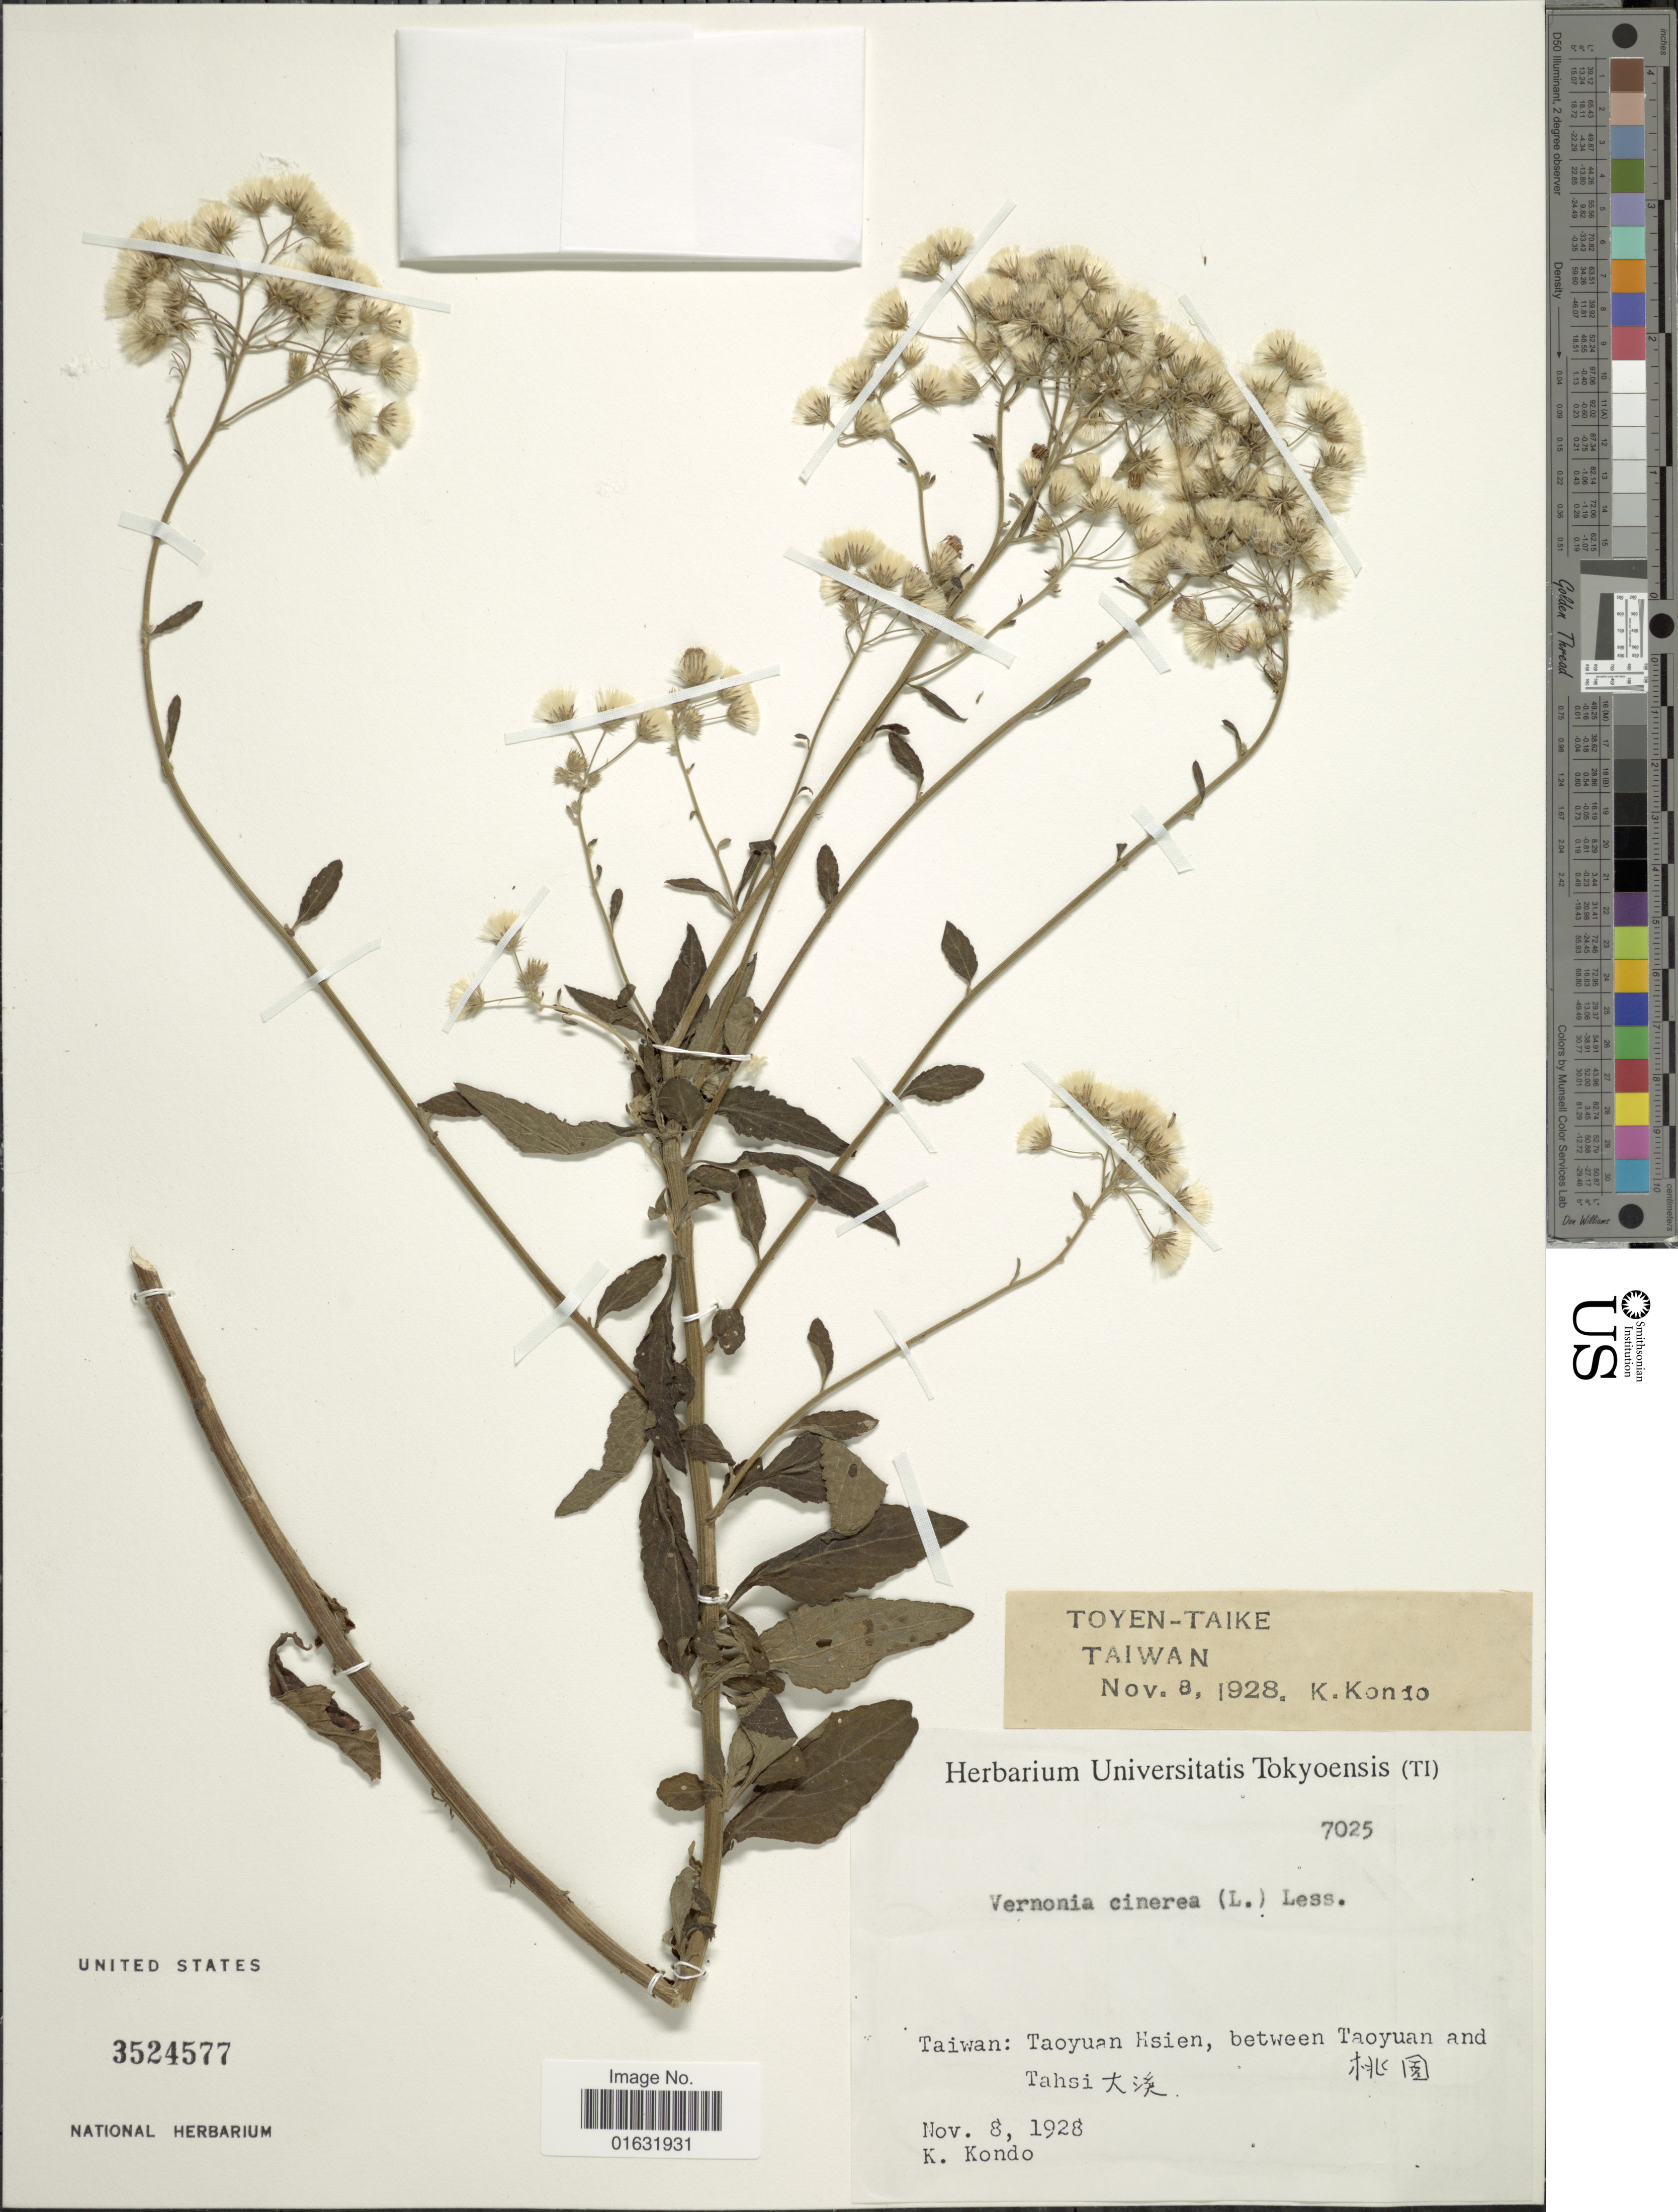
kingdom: Plantae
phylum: Tracheophyta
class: Magnoliopsida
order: Asterales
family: Asteraceae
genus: Cyanthillium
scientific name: Cyanthillium cinereum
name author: (L.) H. Rob.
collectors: K. Kondo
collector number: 7025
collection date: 1928-11-08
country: Taiwan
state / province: Taoyuan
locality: Taoyuan Hsien, Between Taoyuan and Tasi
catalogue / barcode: US 3524577